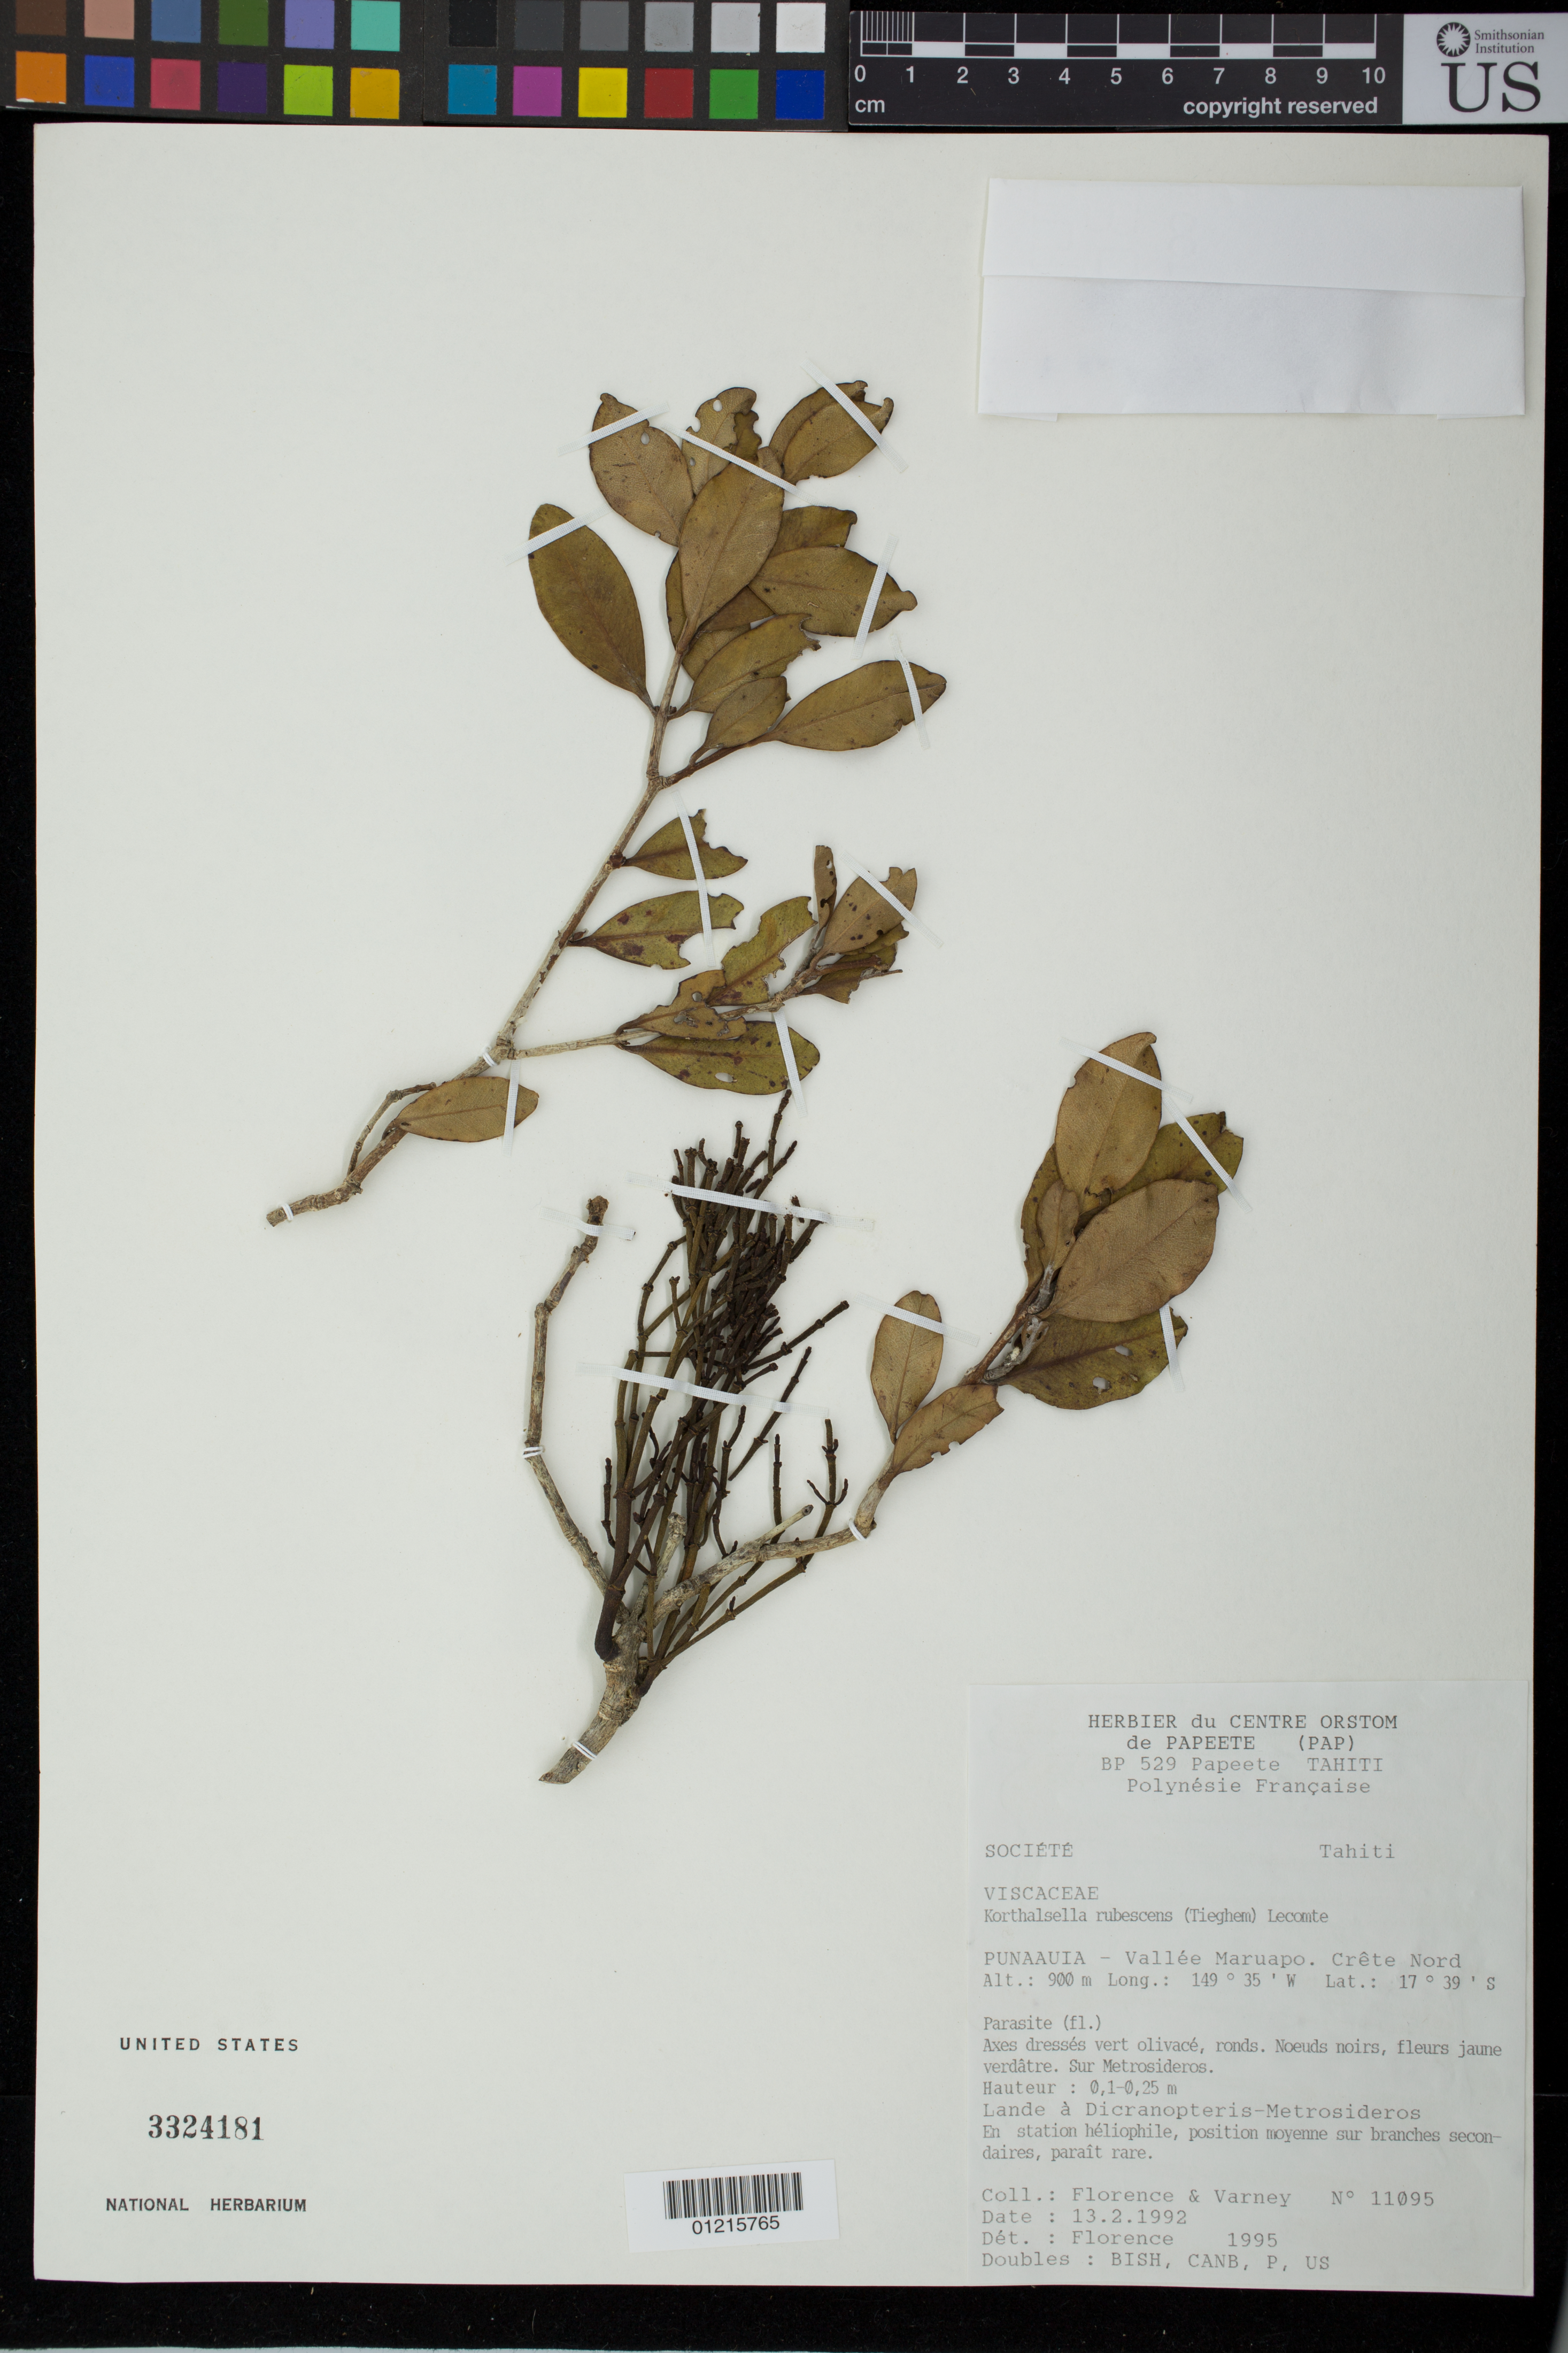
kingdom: Plantae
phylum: Tracheophyta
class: Magnoliopsida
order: Santalales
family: Viscaceae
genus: Korthalsella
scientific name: Korthalsella rubescens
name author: (Tiegh.)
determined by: Florence, J.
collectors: J. Florence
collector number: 11095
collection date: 1992-02-13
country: French Polynesia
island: Tahiti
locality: Punaauia - Vallèe Maruapo. Crète nord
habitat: En station hèliophile,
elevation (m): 900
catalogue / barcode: US 3324181